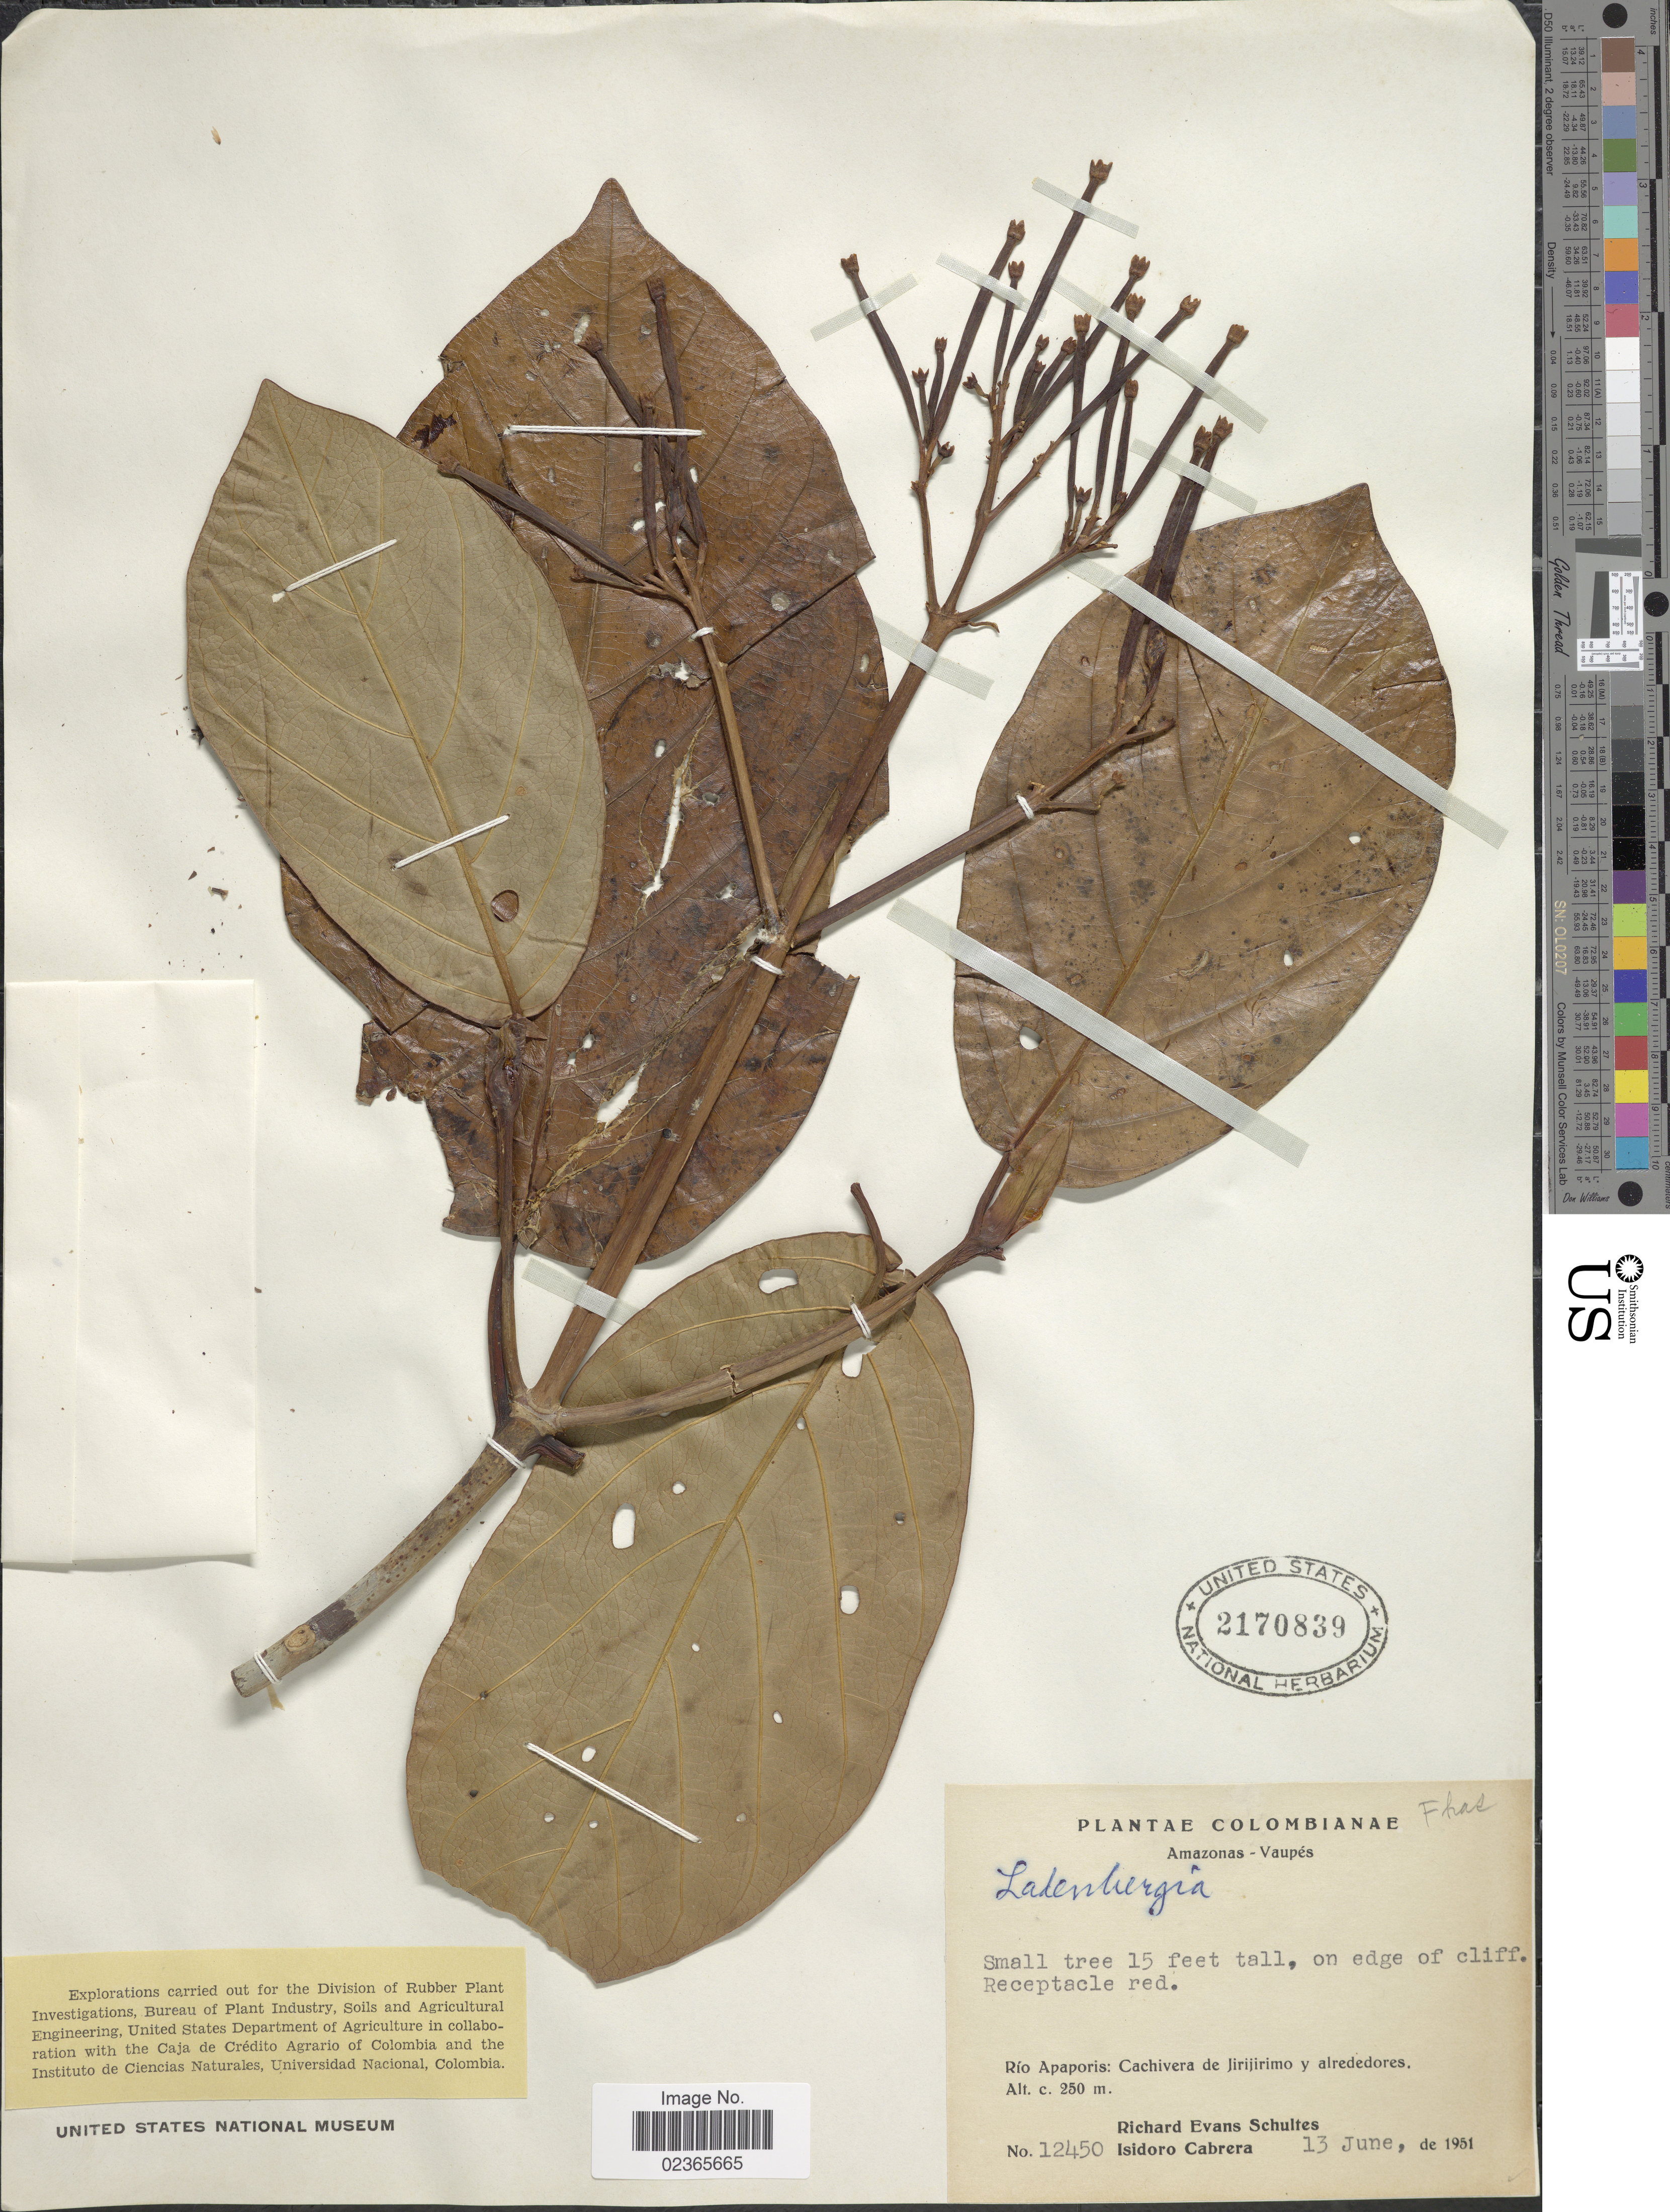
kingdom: Plantae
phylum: Tracheophyta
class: Magnoliopsida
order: Gentianales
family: Rubiaceae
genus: Ladenbergia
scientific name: Ladenbergia sp.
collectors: R. E. Schultes & I. Cabrera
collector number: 12450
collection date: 1951-06-13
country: Colombia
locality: Amazonas - Vaupes, Rio Apaporis: Cachivera de Jirijirimo y alrededores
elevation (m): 250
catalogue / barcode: US 2170839